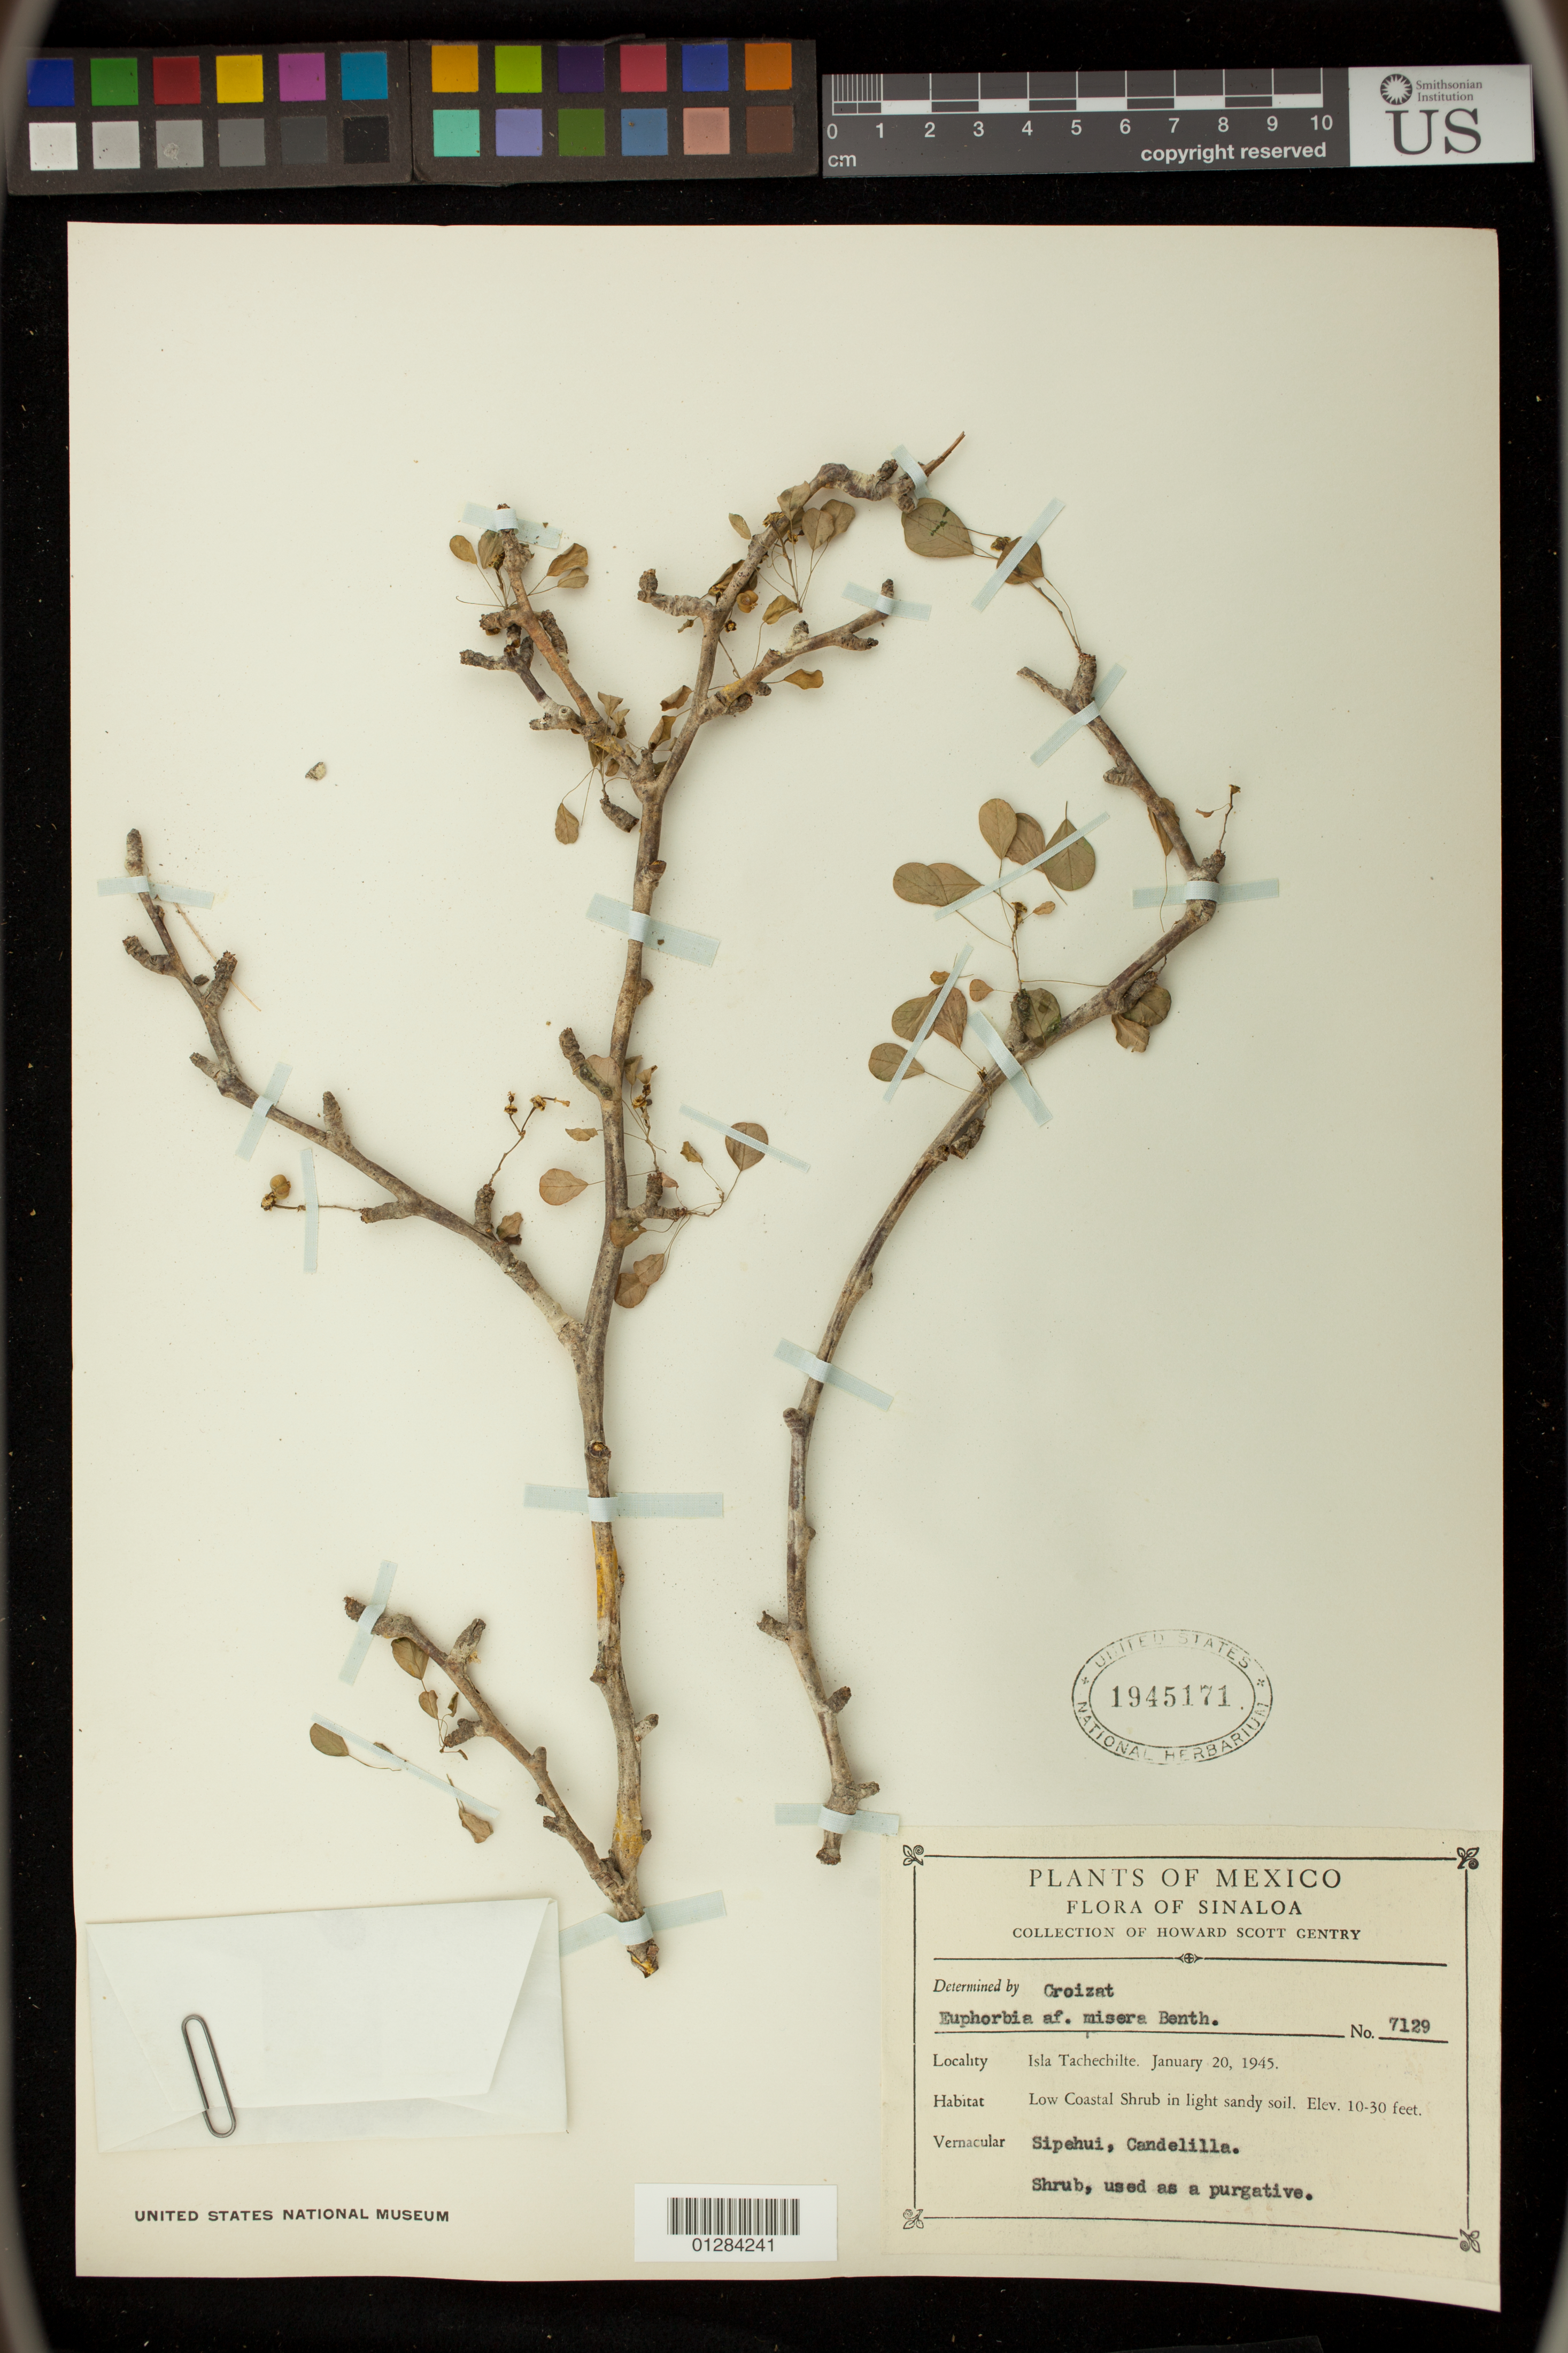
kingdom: Plantae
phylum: Tracheophyta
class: Magnoliopsida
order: Malpighiales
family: Euphorbiaceae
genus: Euphorbia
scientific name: Euphorbia misera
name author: Benth.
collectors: H. S. Gentry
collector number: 7129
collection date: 1945-01-20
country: Mexico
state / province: Sinaloa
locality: Isla Tachechilte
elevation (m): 3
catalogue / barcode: US 1945171